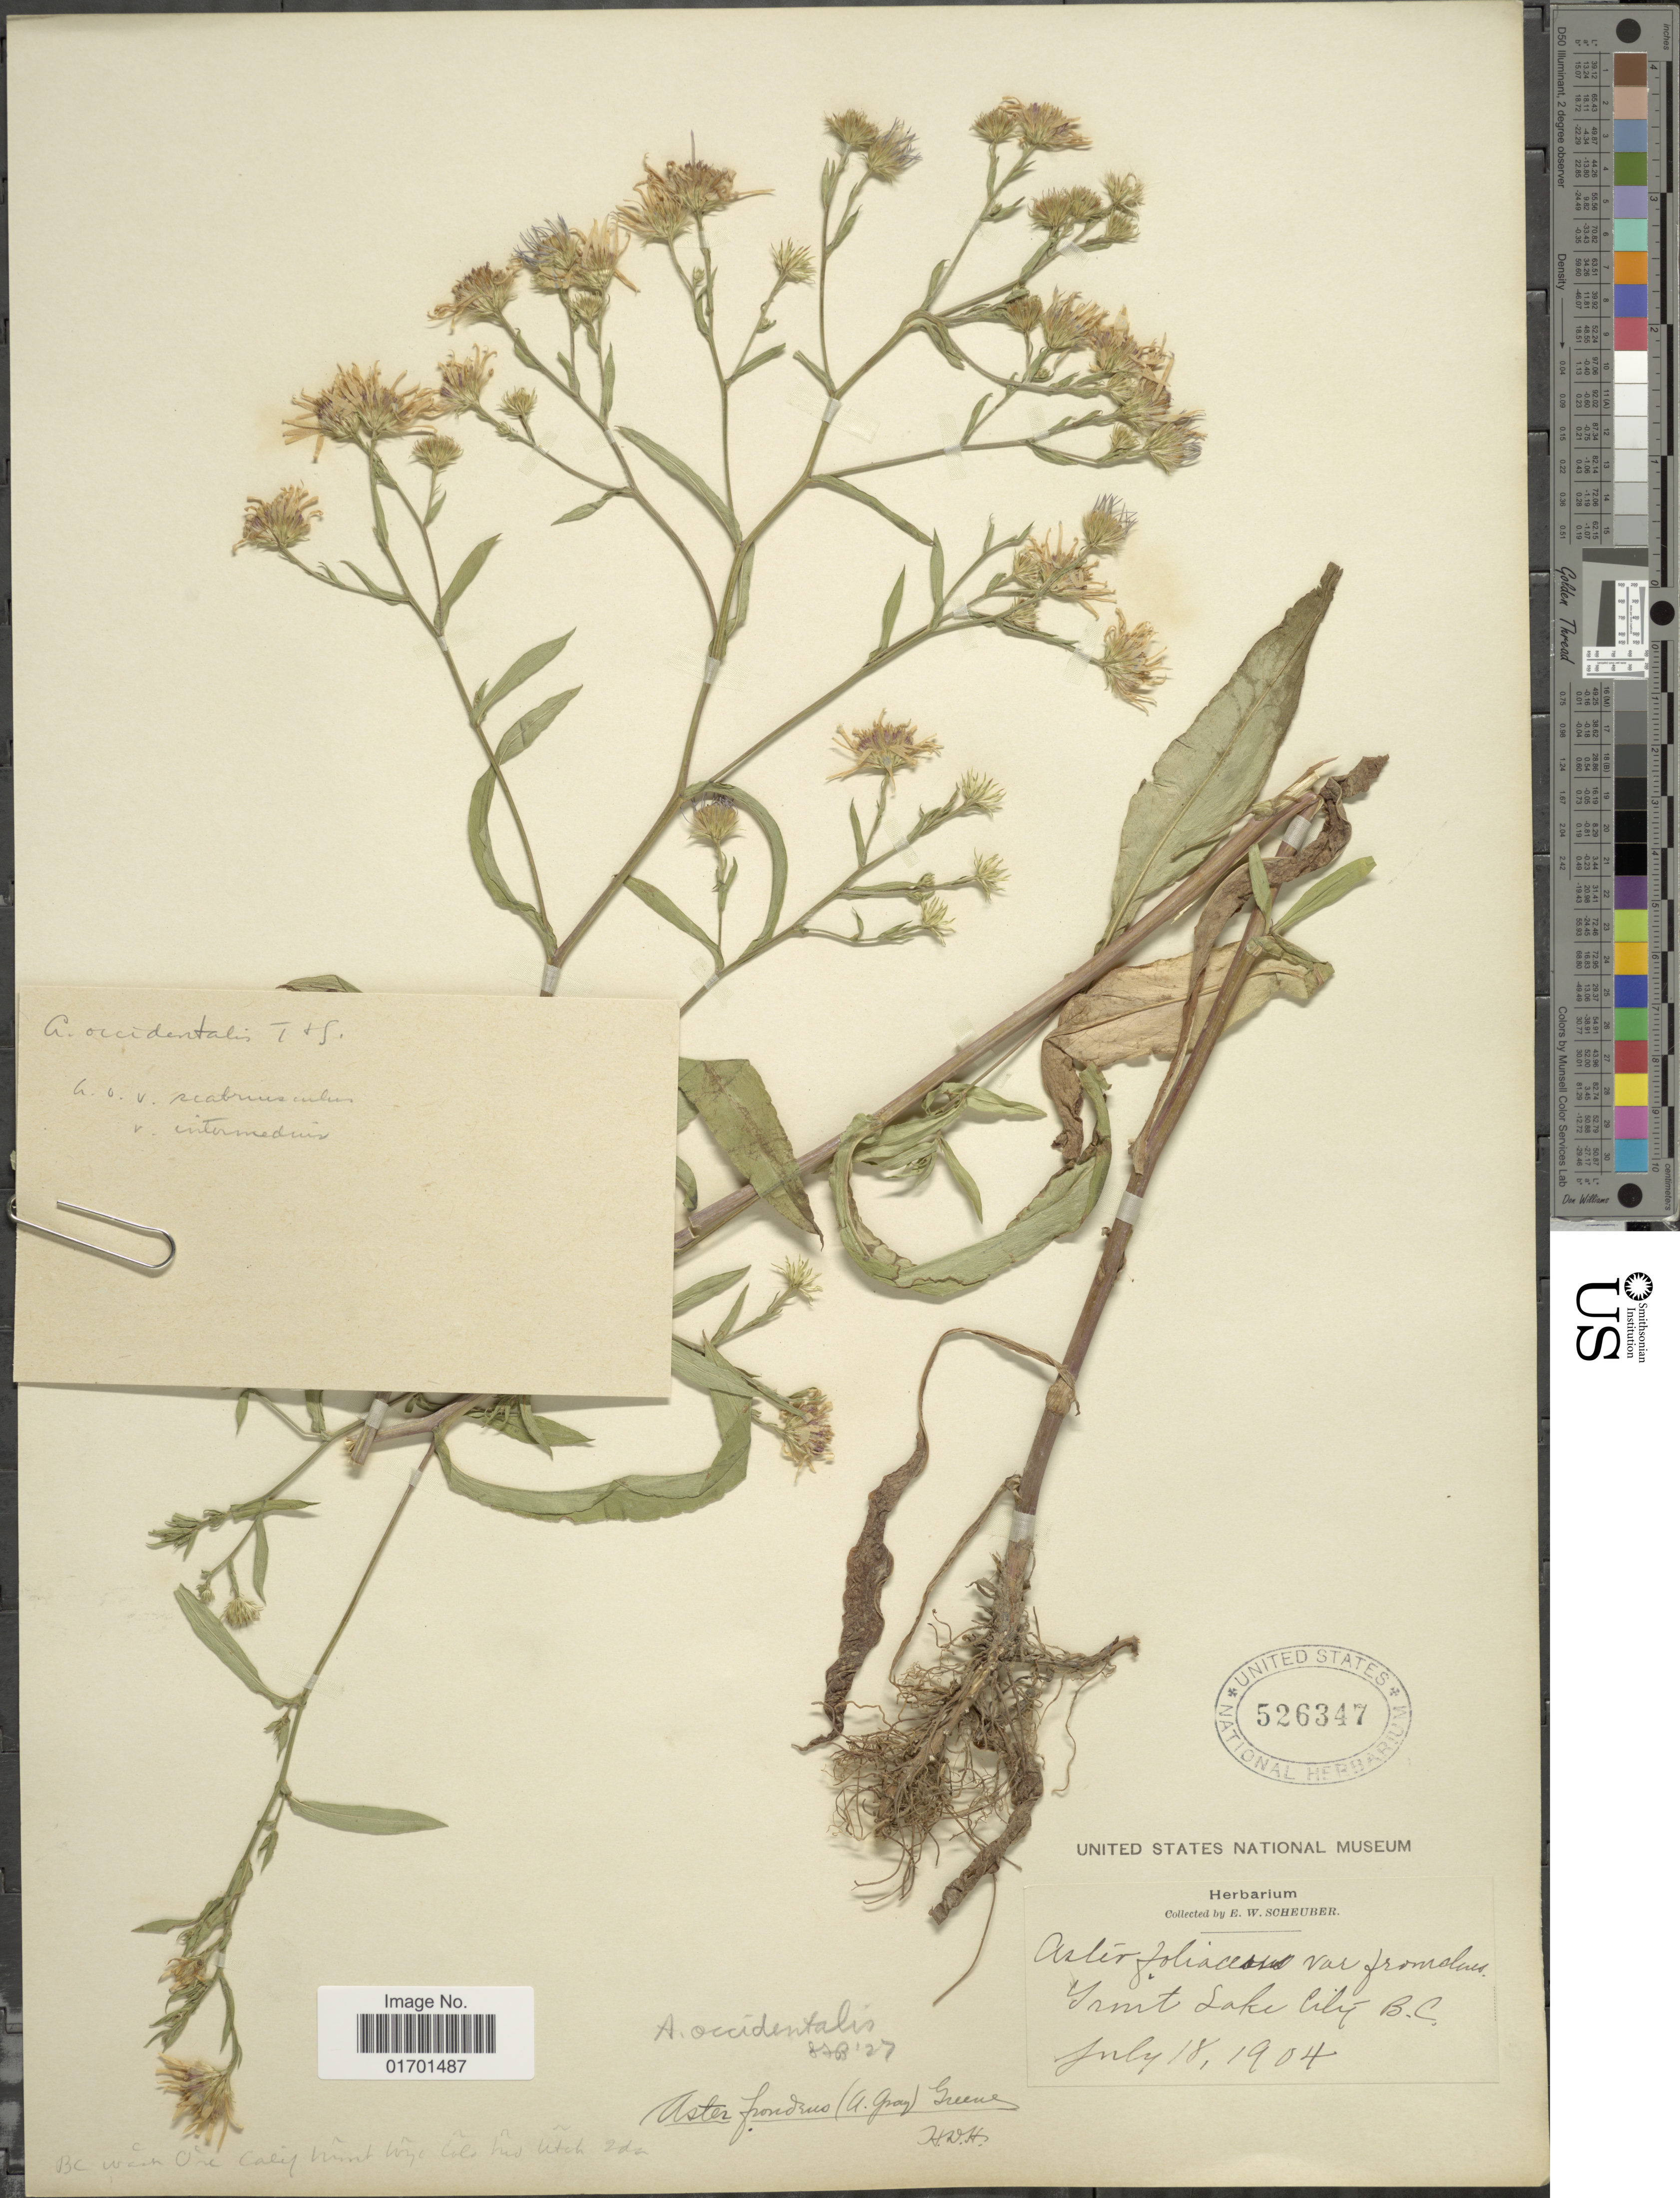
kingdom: Plantae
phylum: Tracheophyta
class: Magnoliopsida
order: Asterales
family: Asteraceae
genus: Symphyotrichum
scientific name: Symphyotrichum spathulatum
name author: (Lindl.) G.L. Nesom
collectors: E. Scheuber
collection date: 1904-07-18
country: Canada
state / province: British Columbia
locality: Trout Lake City B.C.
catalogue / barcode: US 526347